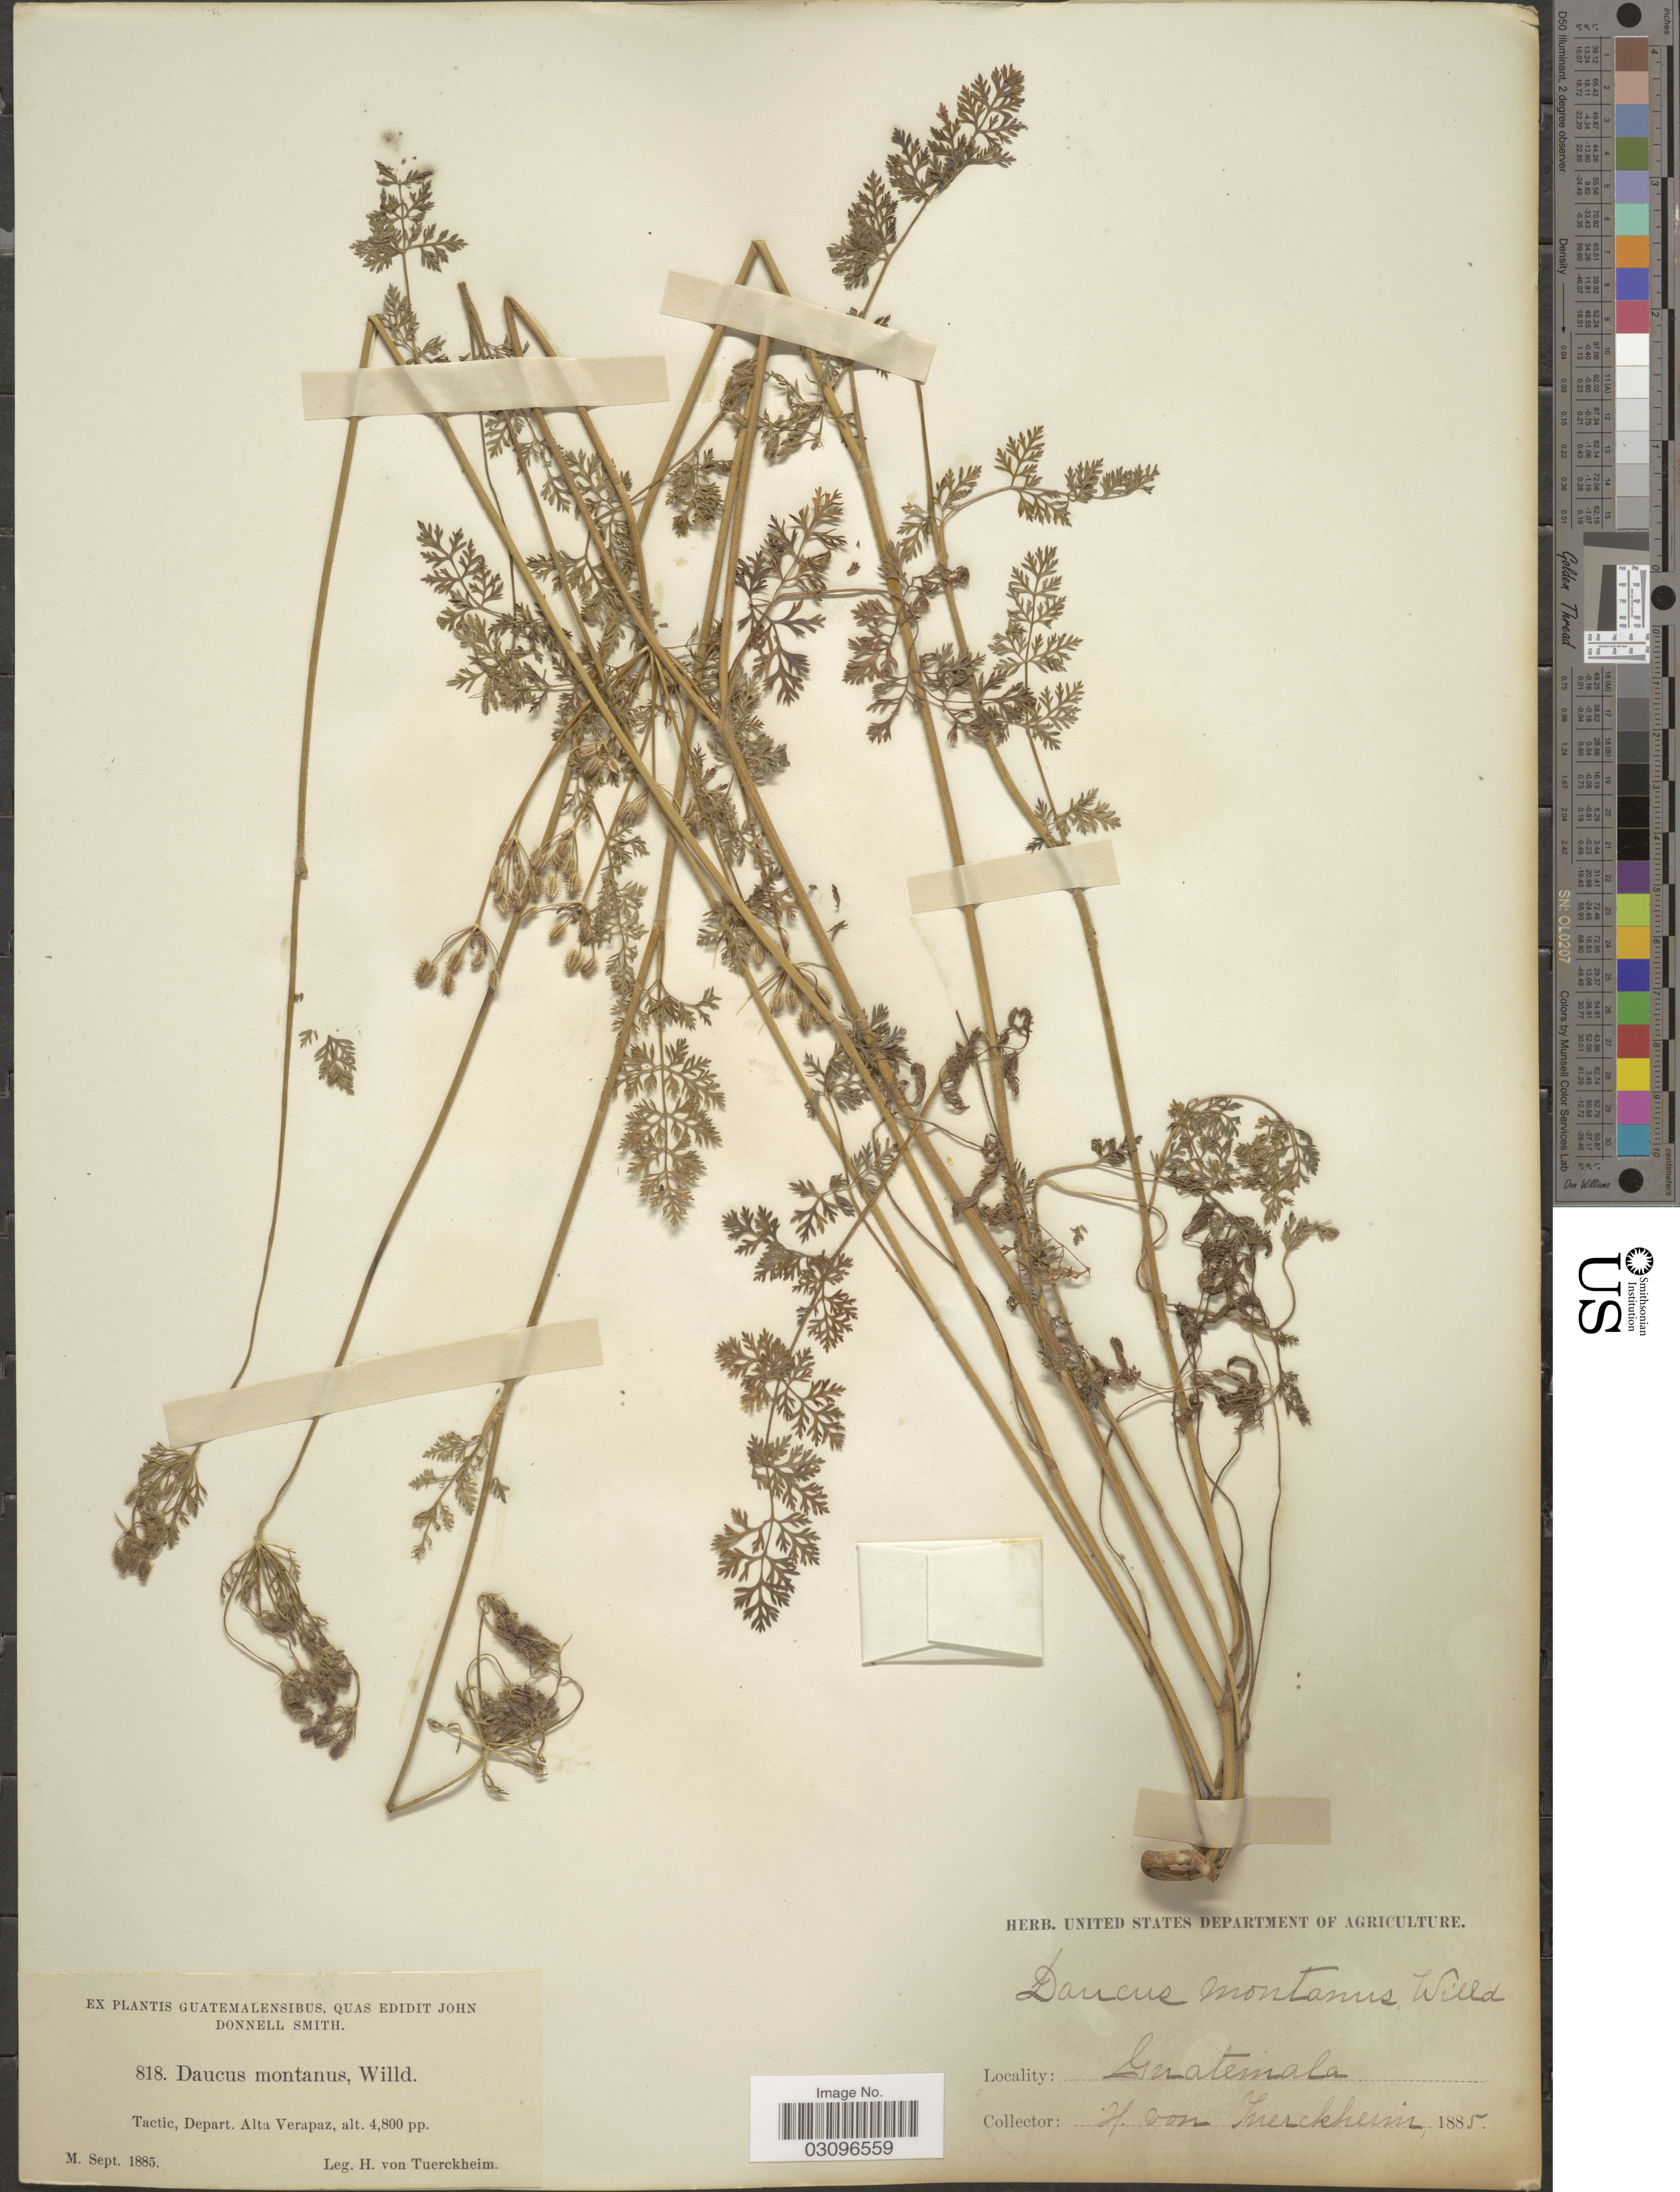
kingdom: Plantae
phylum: Tracheophyta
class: Magnoliopsida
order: Apiales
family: Apiaceae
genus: Daucus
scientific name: Daucus montanus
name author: Humb. & Bonpl. ex Spreng.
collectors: H. von Türckheim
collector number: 818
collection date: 1885-09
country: Guatemala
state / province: Alta Verapaz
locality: Tactic, Depart. Alta Verapaz.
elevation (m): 1463